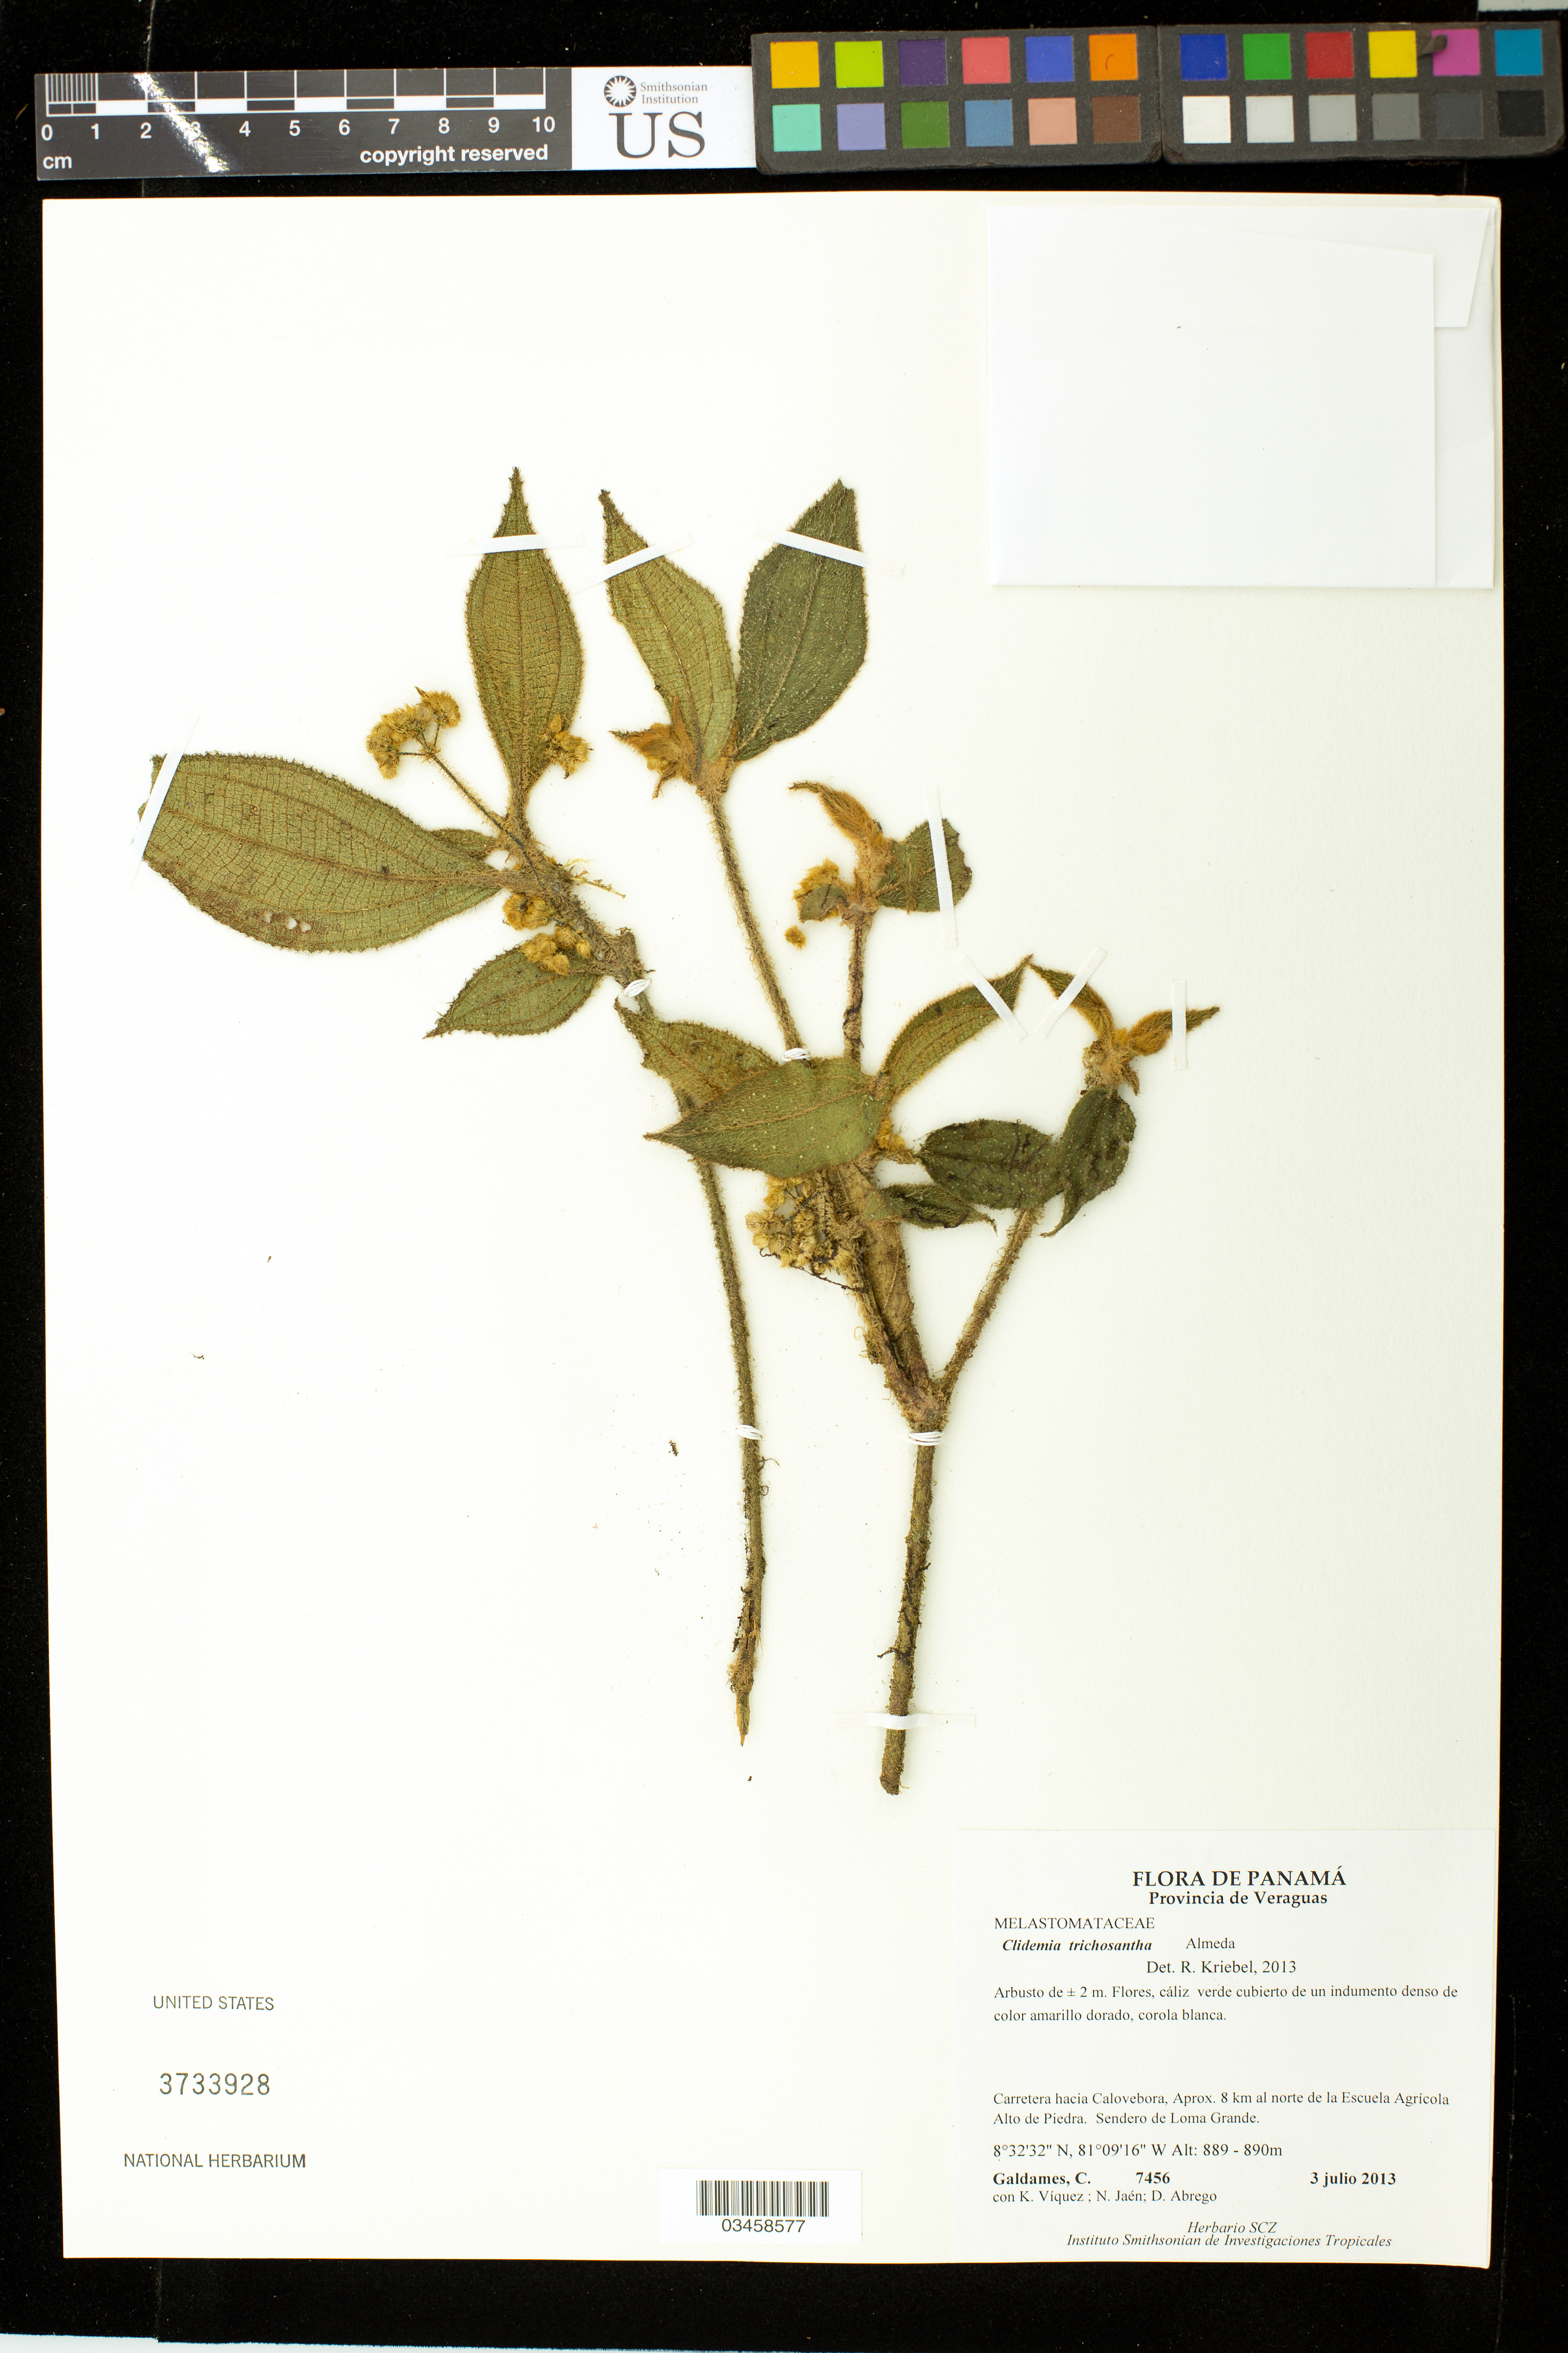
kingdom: Plantae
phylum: Tracheophyta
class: Magnoliopsida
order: Myrtales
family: Melastomataceae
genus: Clidemia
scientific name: Clidemia trichosantha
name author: Almeda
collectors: C. Galdames, K. Viquez, N. Jaén & D. Abrego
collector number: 7456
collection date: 2013-07-03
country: Panama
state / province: Veraguas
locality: Carretera hacia Calovebora. Aprox. 8 km al norte de la Escuela Agrícola Alto de Piedra. Sendero de Loma Grande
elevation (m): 889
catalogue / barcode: US 3733928